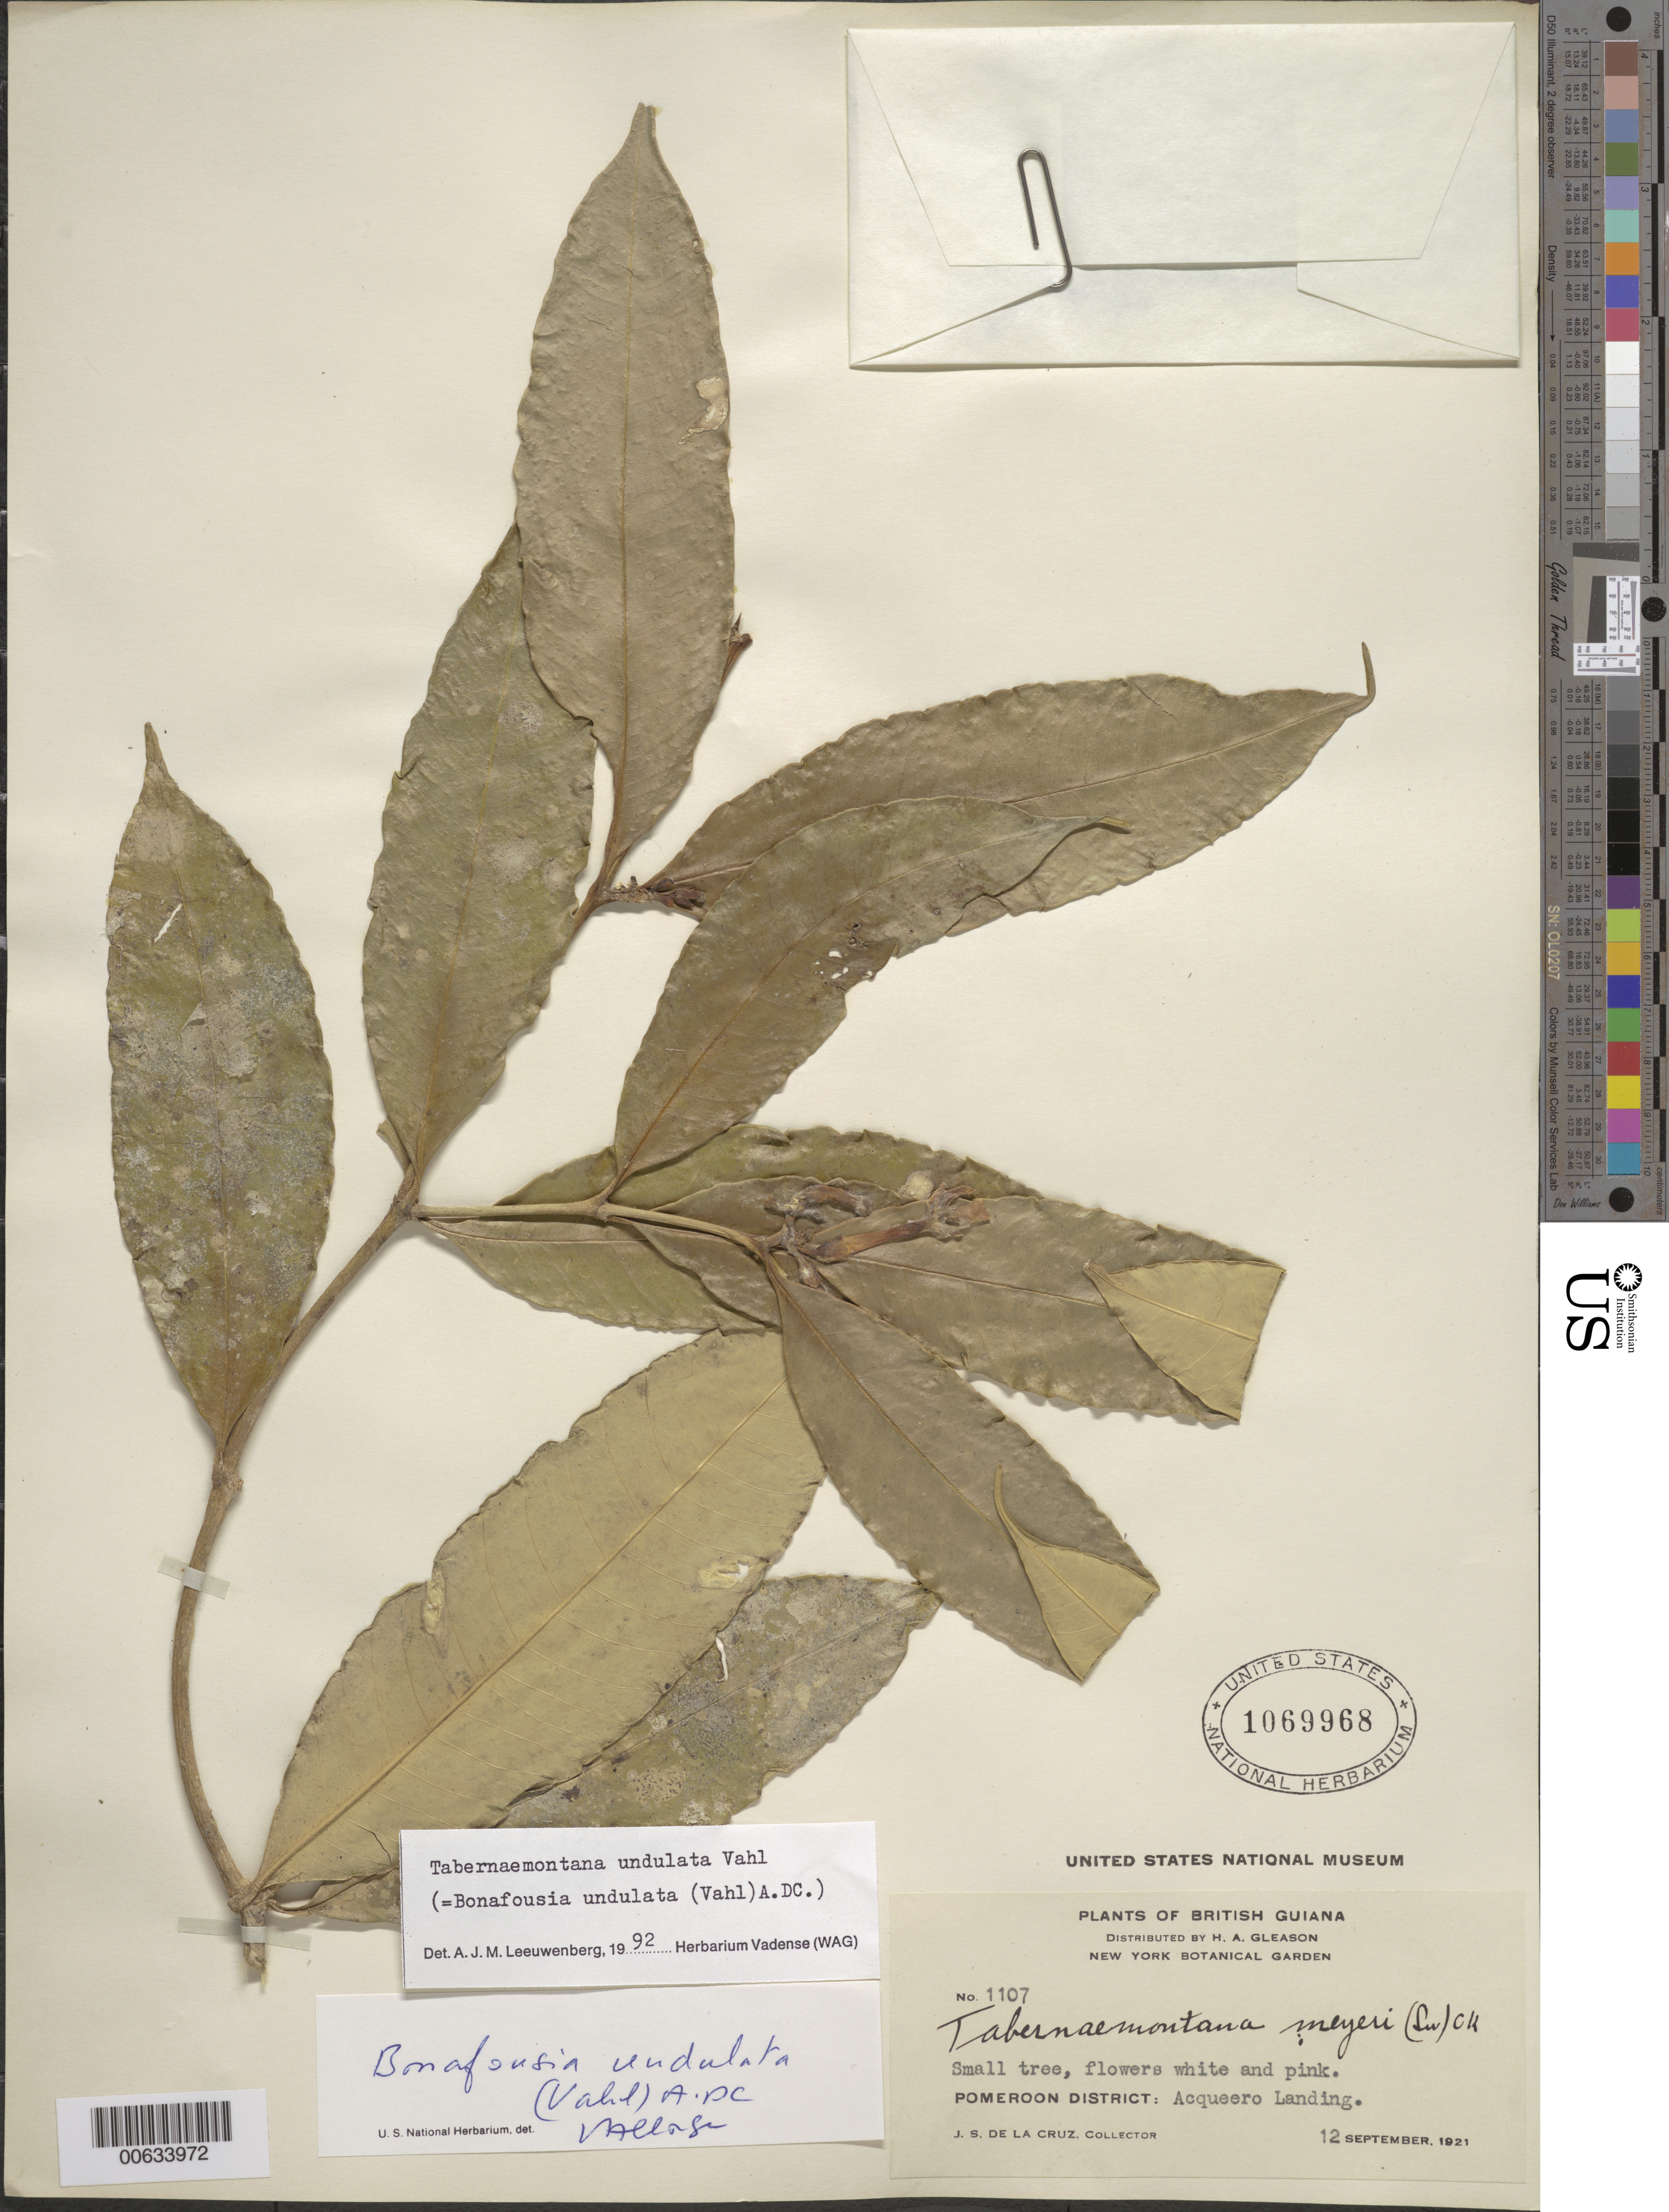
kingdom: Plantae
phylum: Tracheophyta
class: Magnoliopsida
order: Gentianales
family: Apocynaceae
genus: Tabernaemontana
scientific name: Tabernaemontana undulata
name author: Vahl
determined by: Leeuwenberg, A. J. M.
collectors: J. S. de la Cruz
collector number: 1107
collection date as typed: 12-Sep-21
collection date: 1921-09-12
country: Guyana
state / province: Barima-Waini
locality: Acqueero Landing, Pomeroon Dist.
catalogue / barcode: US 1069968